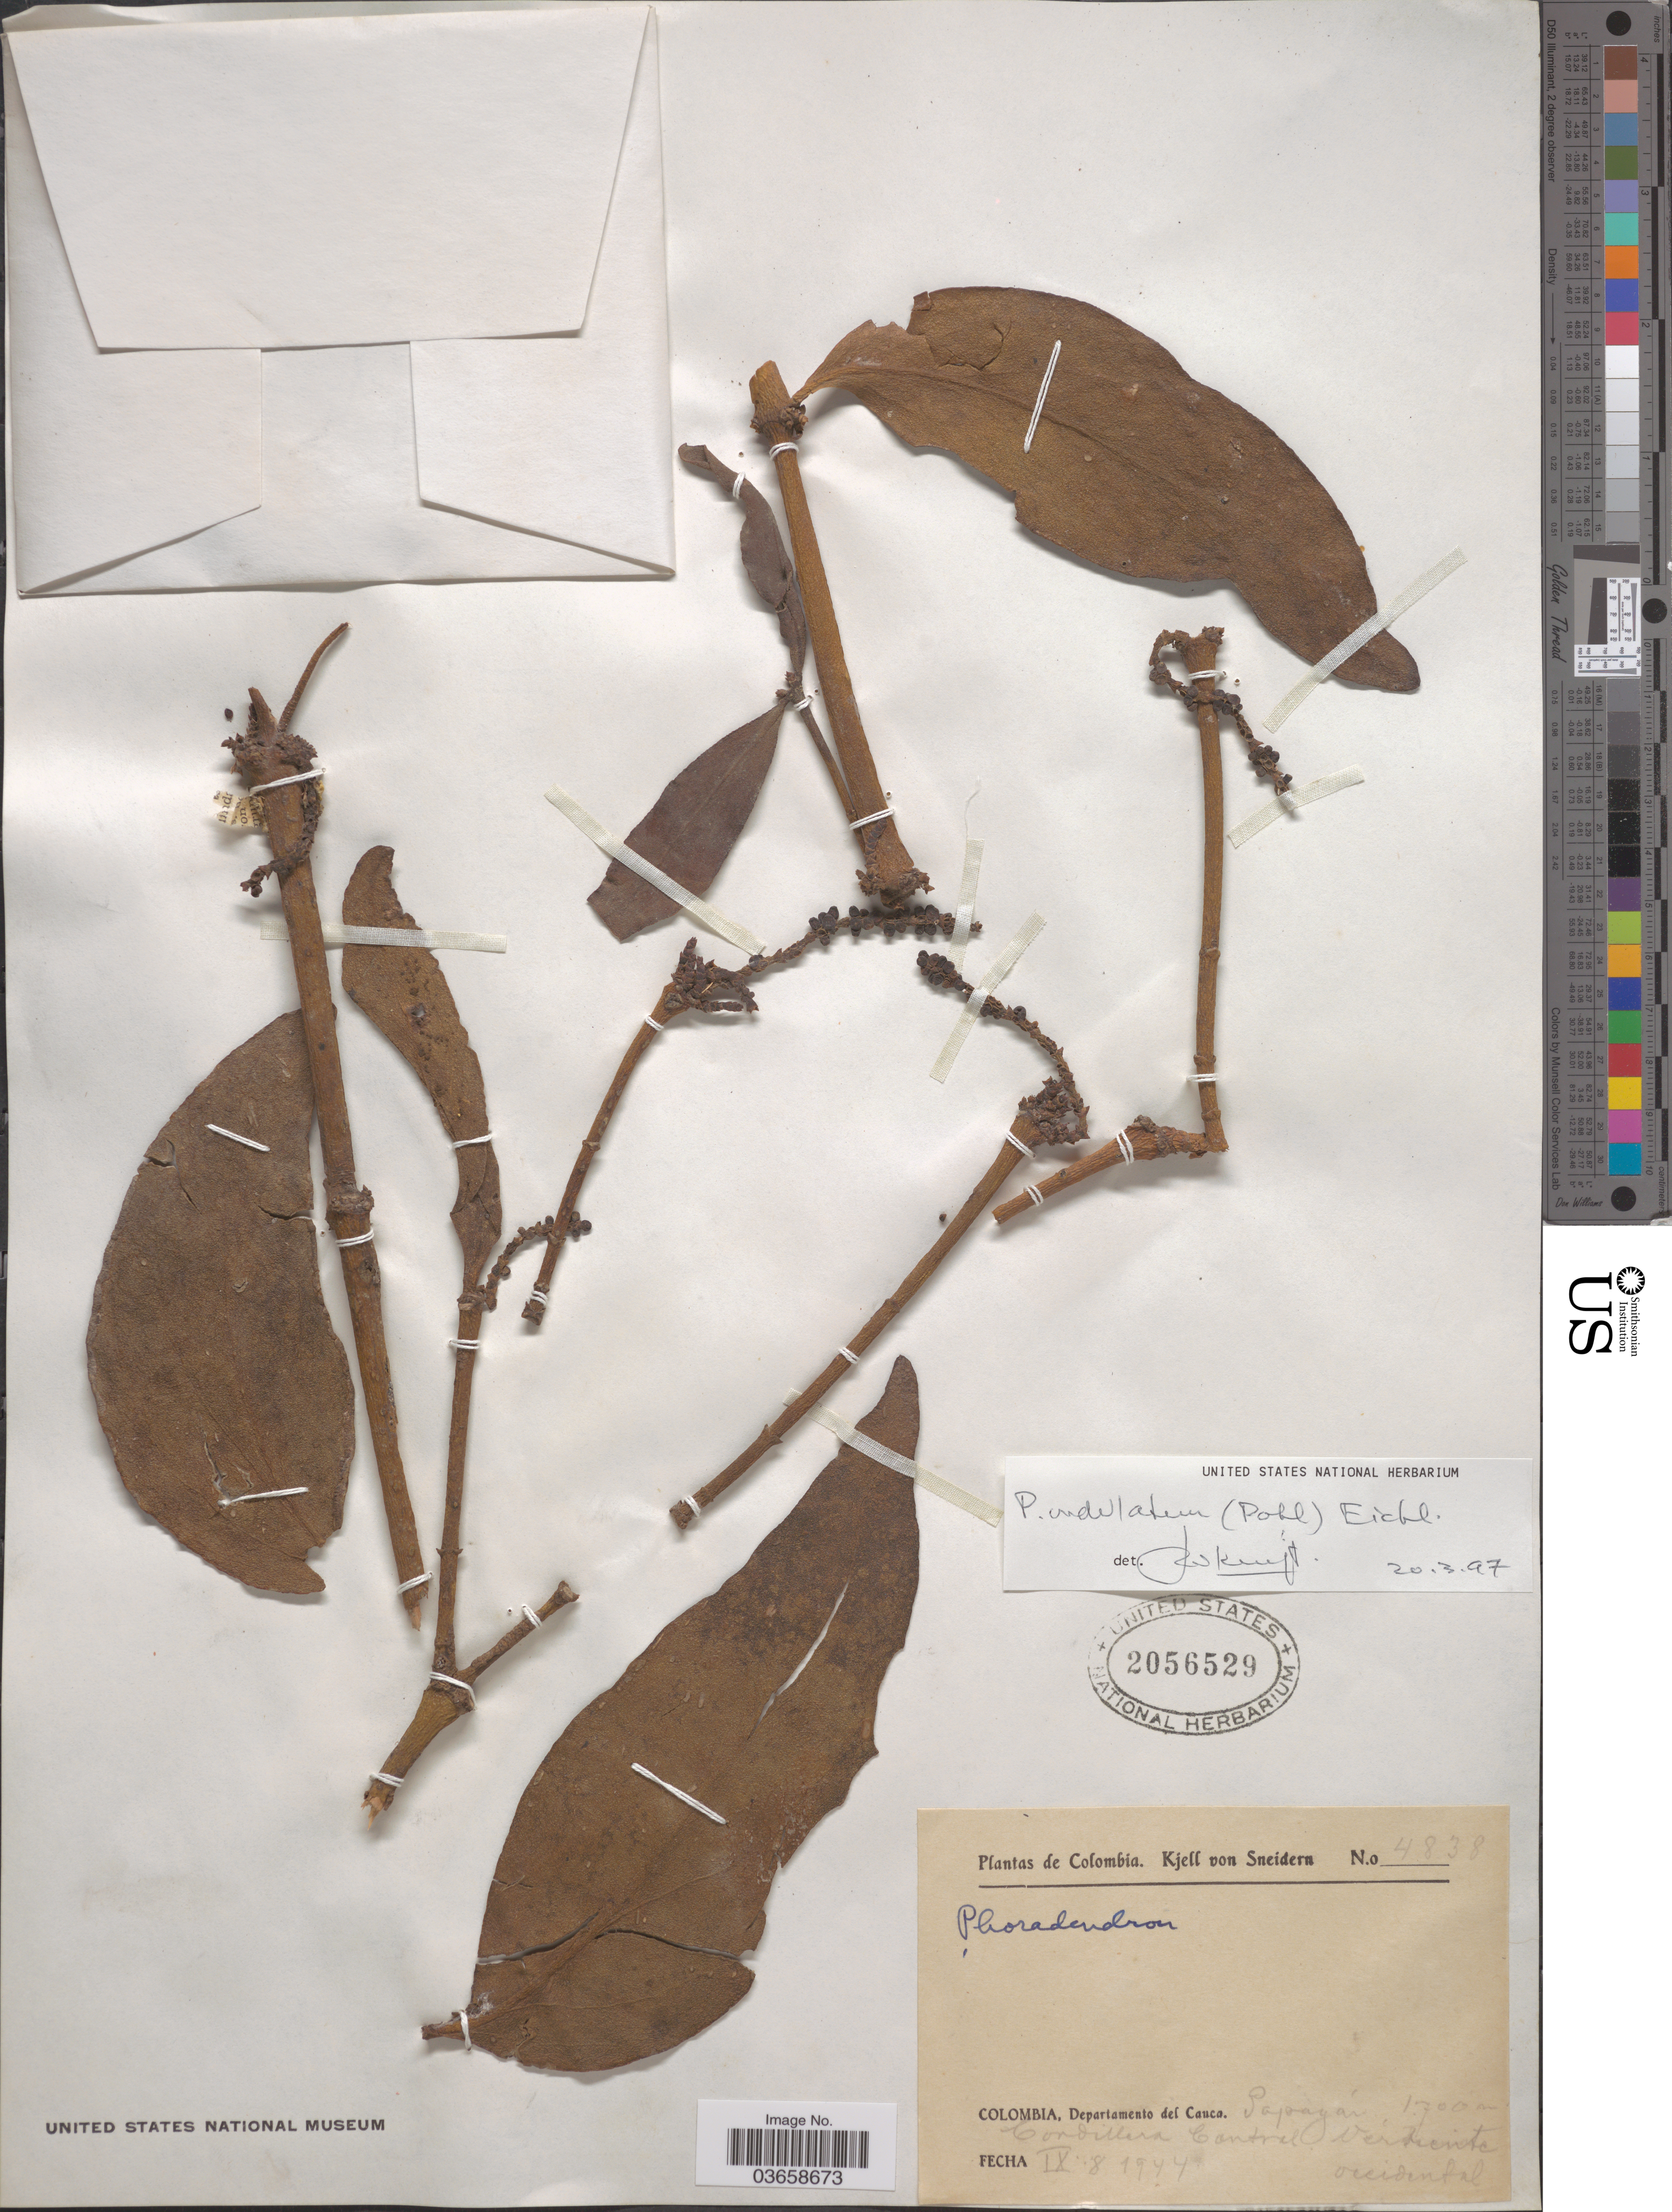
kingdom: Plantae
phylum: Tracheophyta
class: Magnoliopsida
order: Santalales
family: Viscaceae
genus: Phoradendron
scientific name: Phoradendron undulatum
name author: (Pohl ex DC.) Eichler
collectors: K. von Sneidern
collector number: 4838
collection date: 1944-09-08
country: Colombia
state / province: Cauca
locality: Departamento del Cauca. Popayán. Cordillera Central, vertiente occidental.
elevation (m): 1700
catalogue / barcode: US 2056529